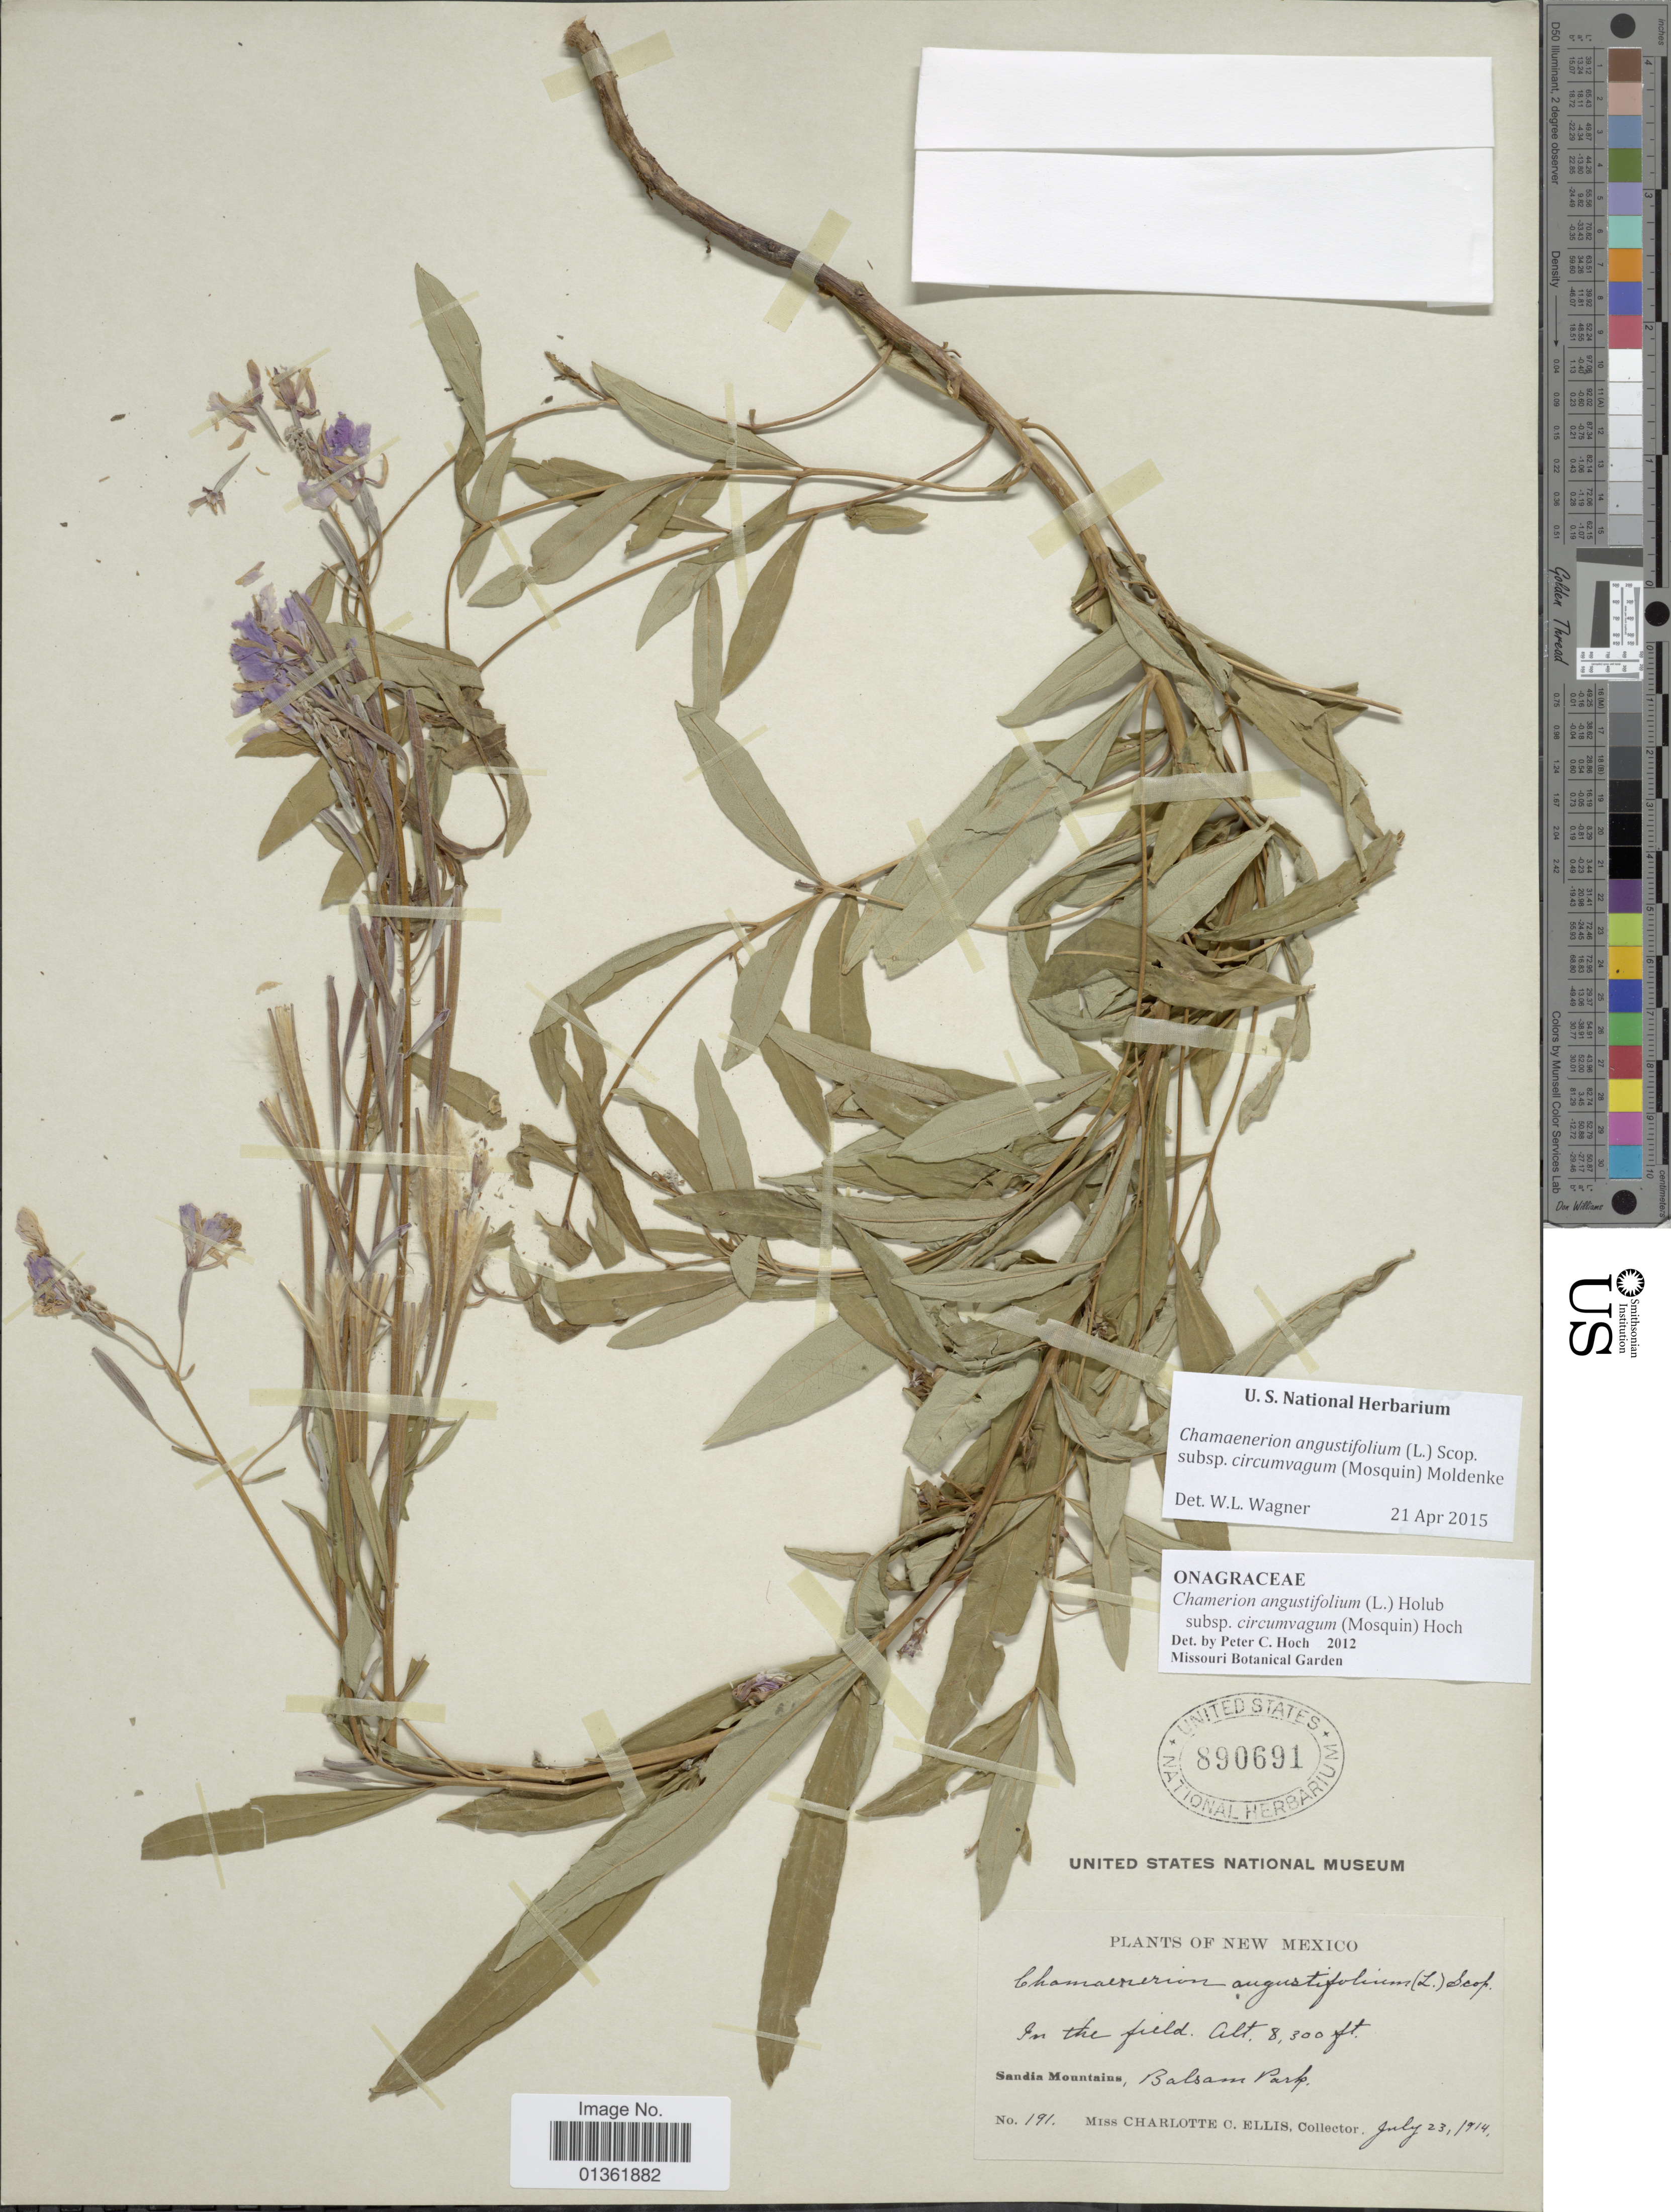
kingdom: Plantae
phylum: Tracheophyta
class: Magnoliopsida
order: Myrtales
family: Onagraceae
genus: Chamaenerion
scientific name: Chamaenerion angustifolium subsp. circumvagum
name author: (Mosquin) Moldenke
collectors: C. C. Ellis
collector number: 191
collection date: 1914-07-23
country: United States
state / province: New Mexico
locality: Sandia Mountains, Balsam Park.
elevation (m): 2530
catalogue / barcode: US 890691